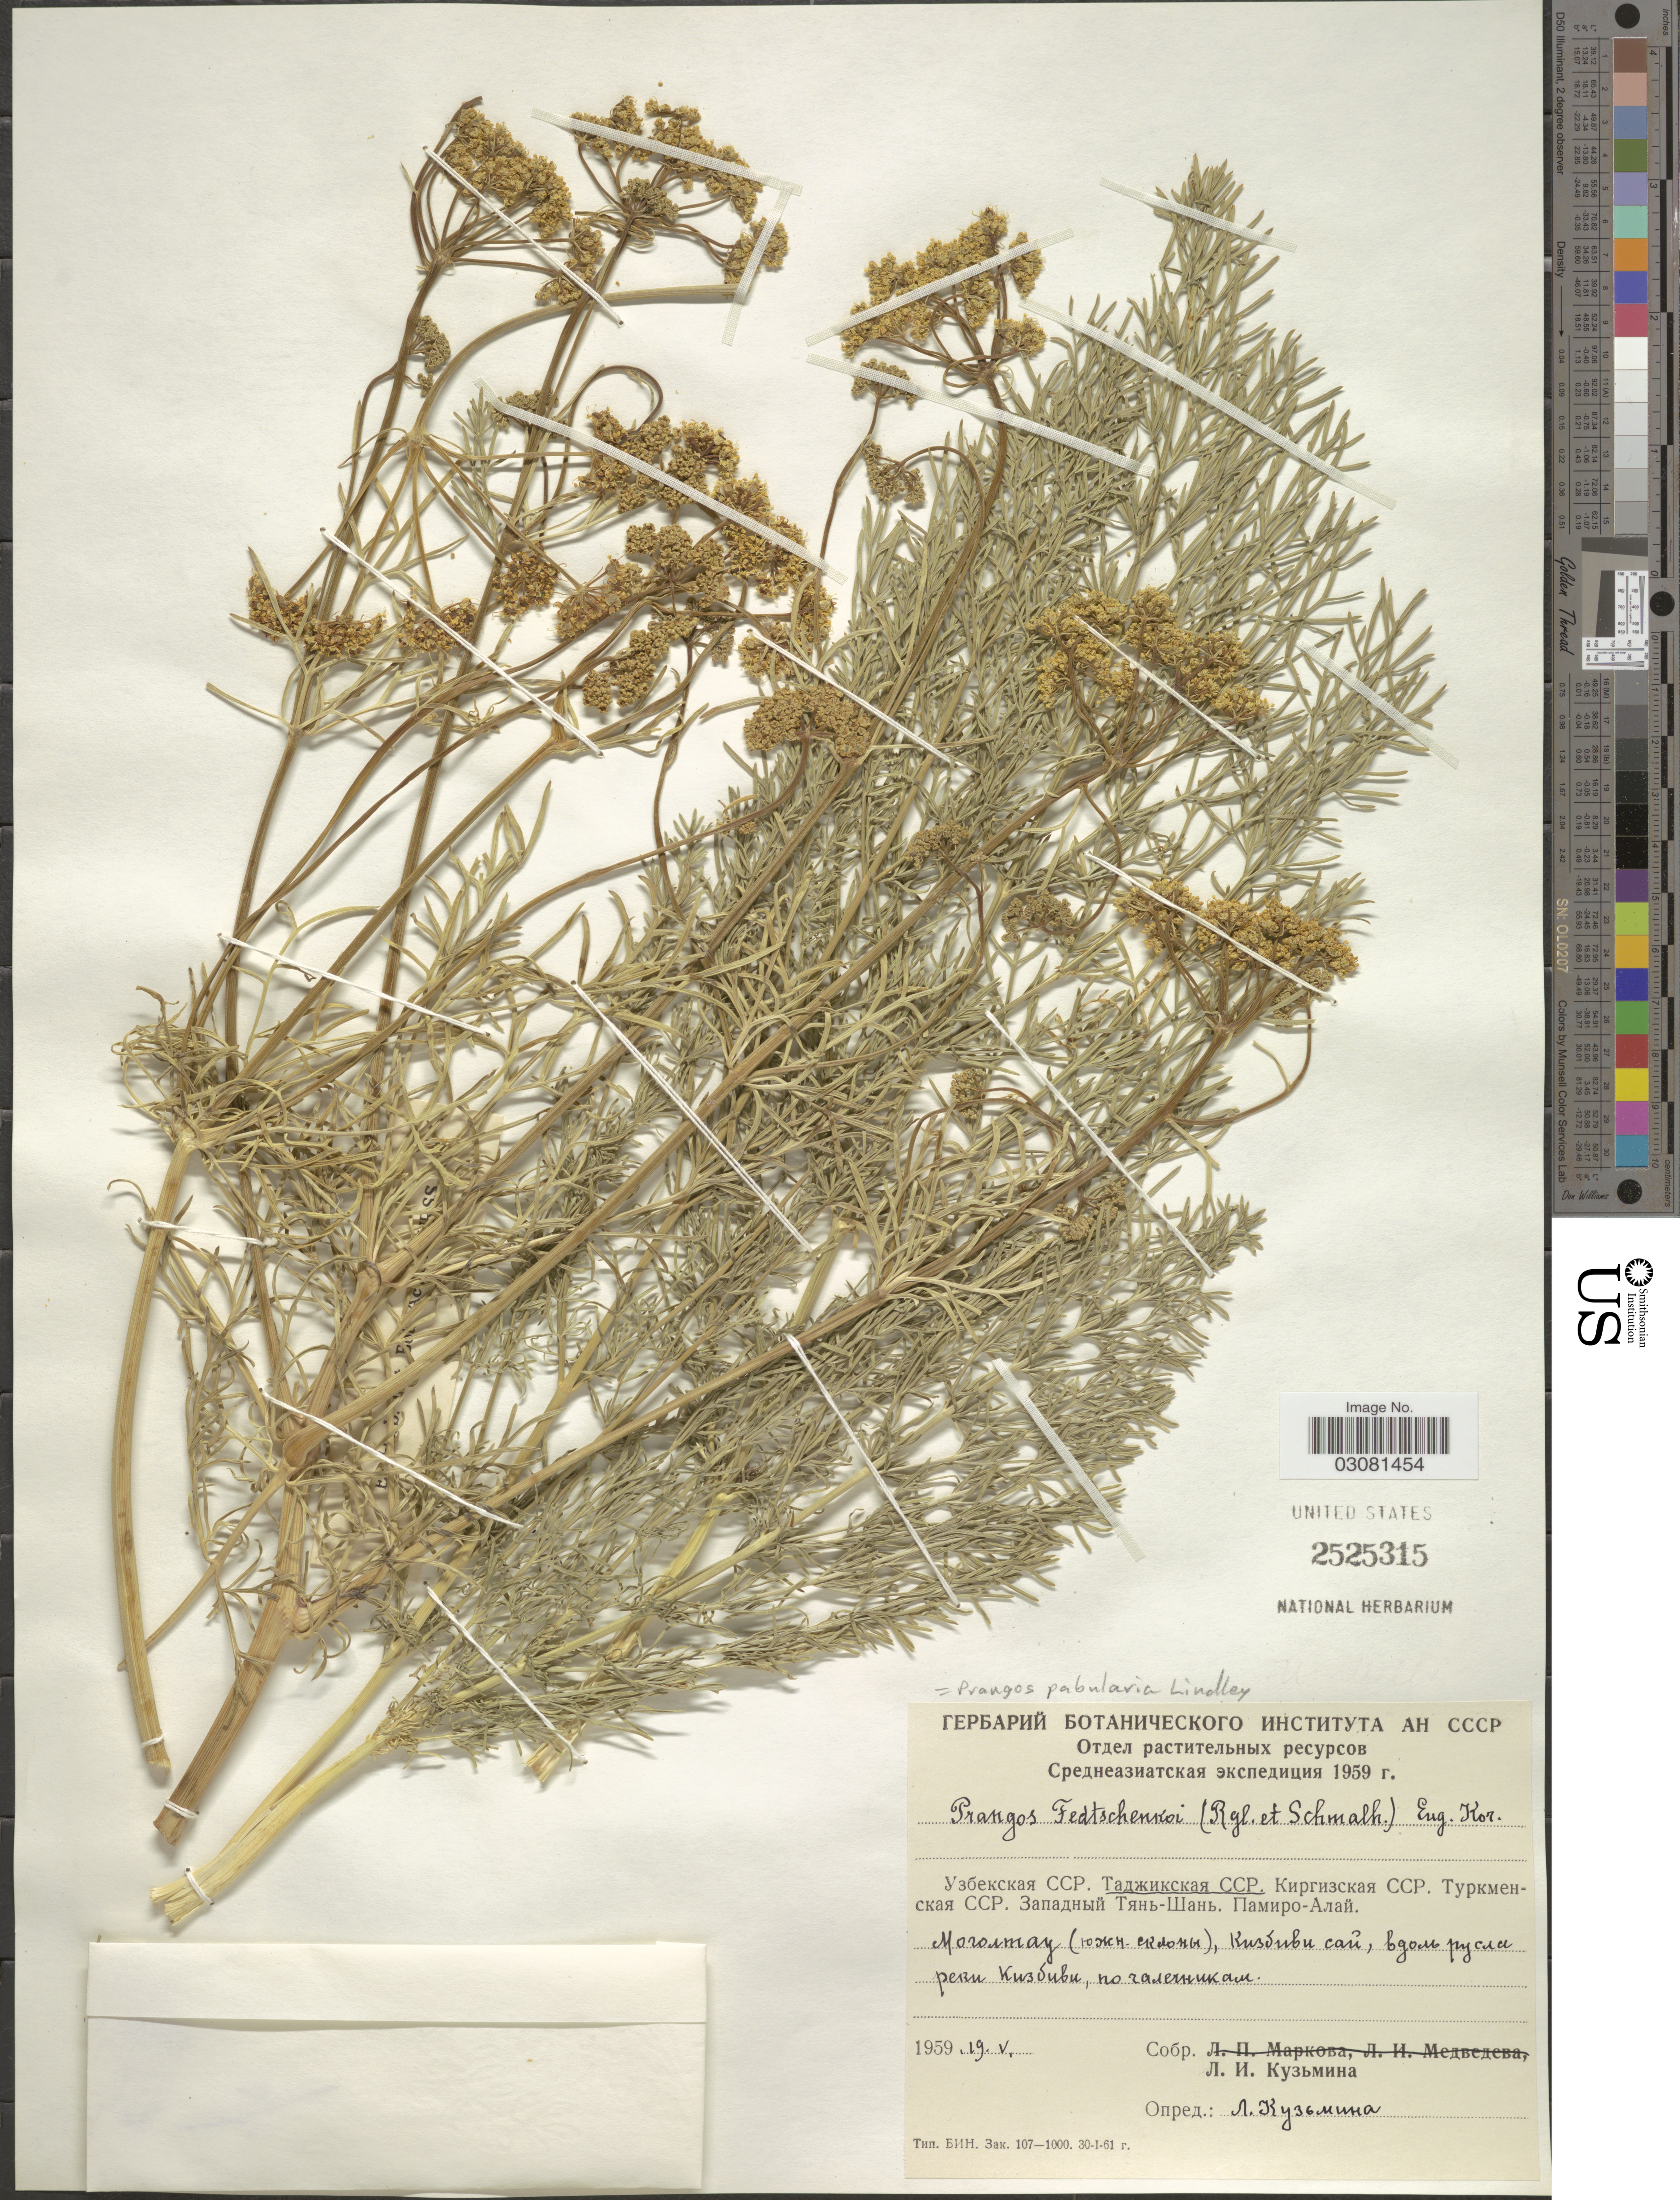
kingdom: Plantae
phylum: Tracheophyta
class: Magnoliopsida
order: Apiales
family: Apiaceae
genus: Prangos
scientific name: Prangos pabularia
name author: Lindl.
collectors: L. Kuzmina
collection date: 1959-05-19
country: Tajikistan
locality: Tyan Shan Mountains, South slope of Mogoltau Mts, along River Kizbivi.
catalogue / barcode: US 2525315